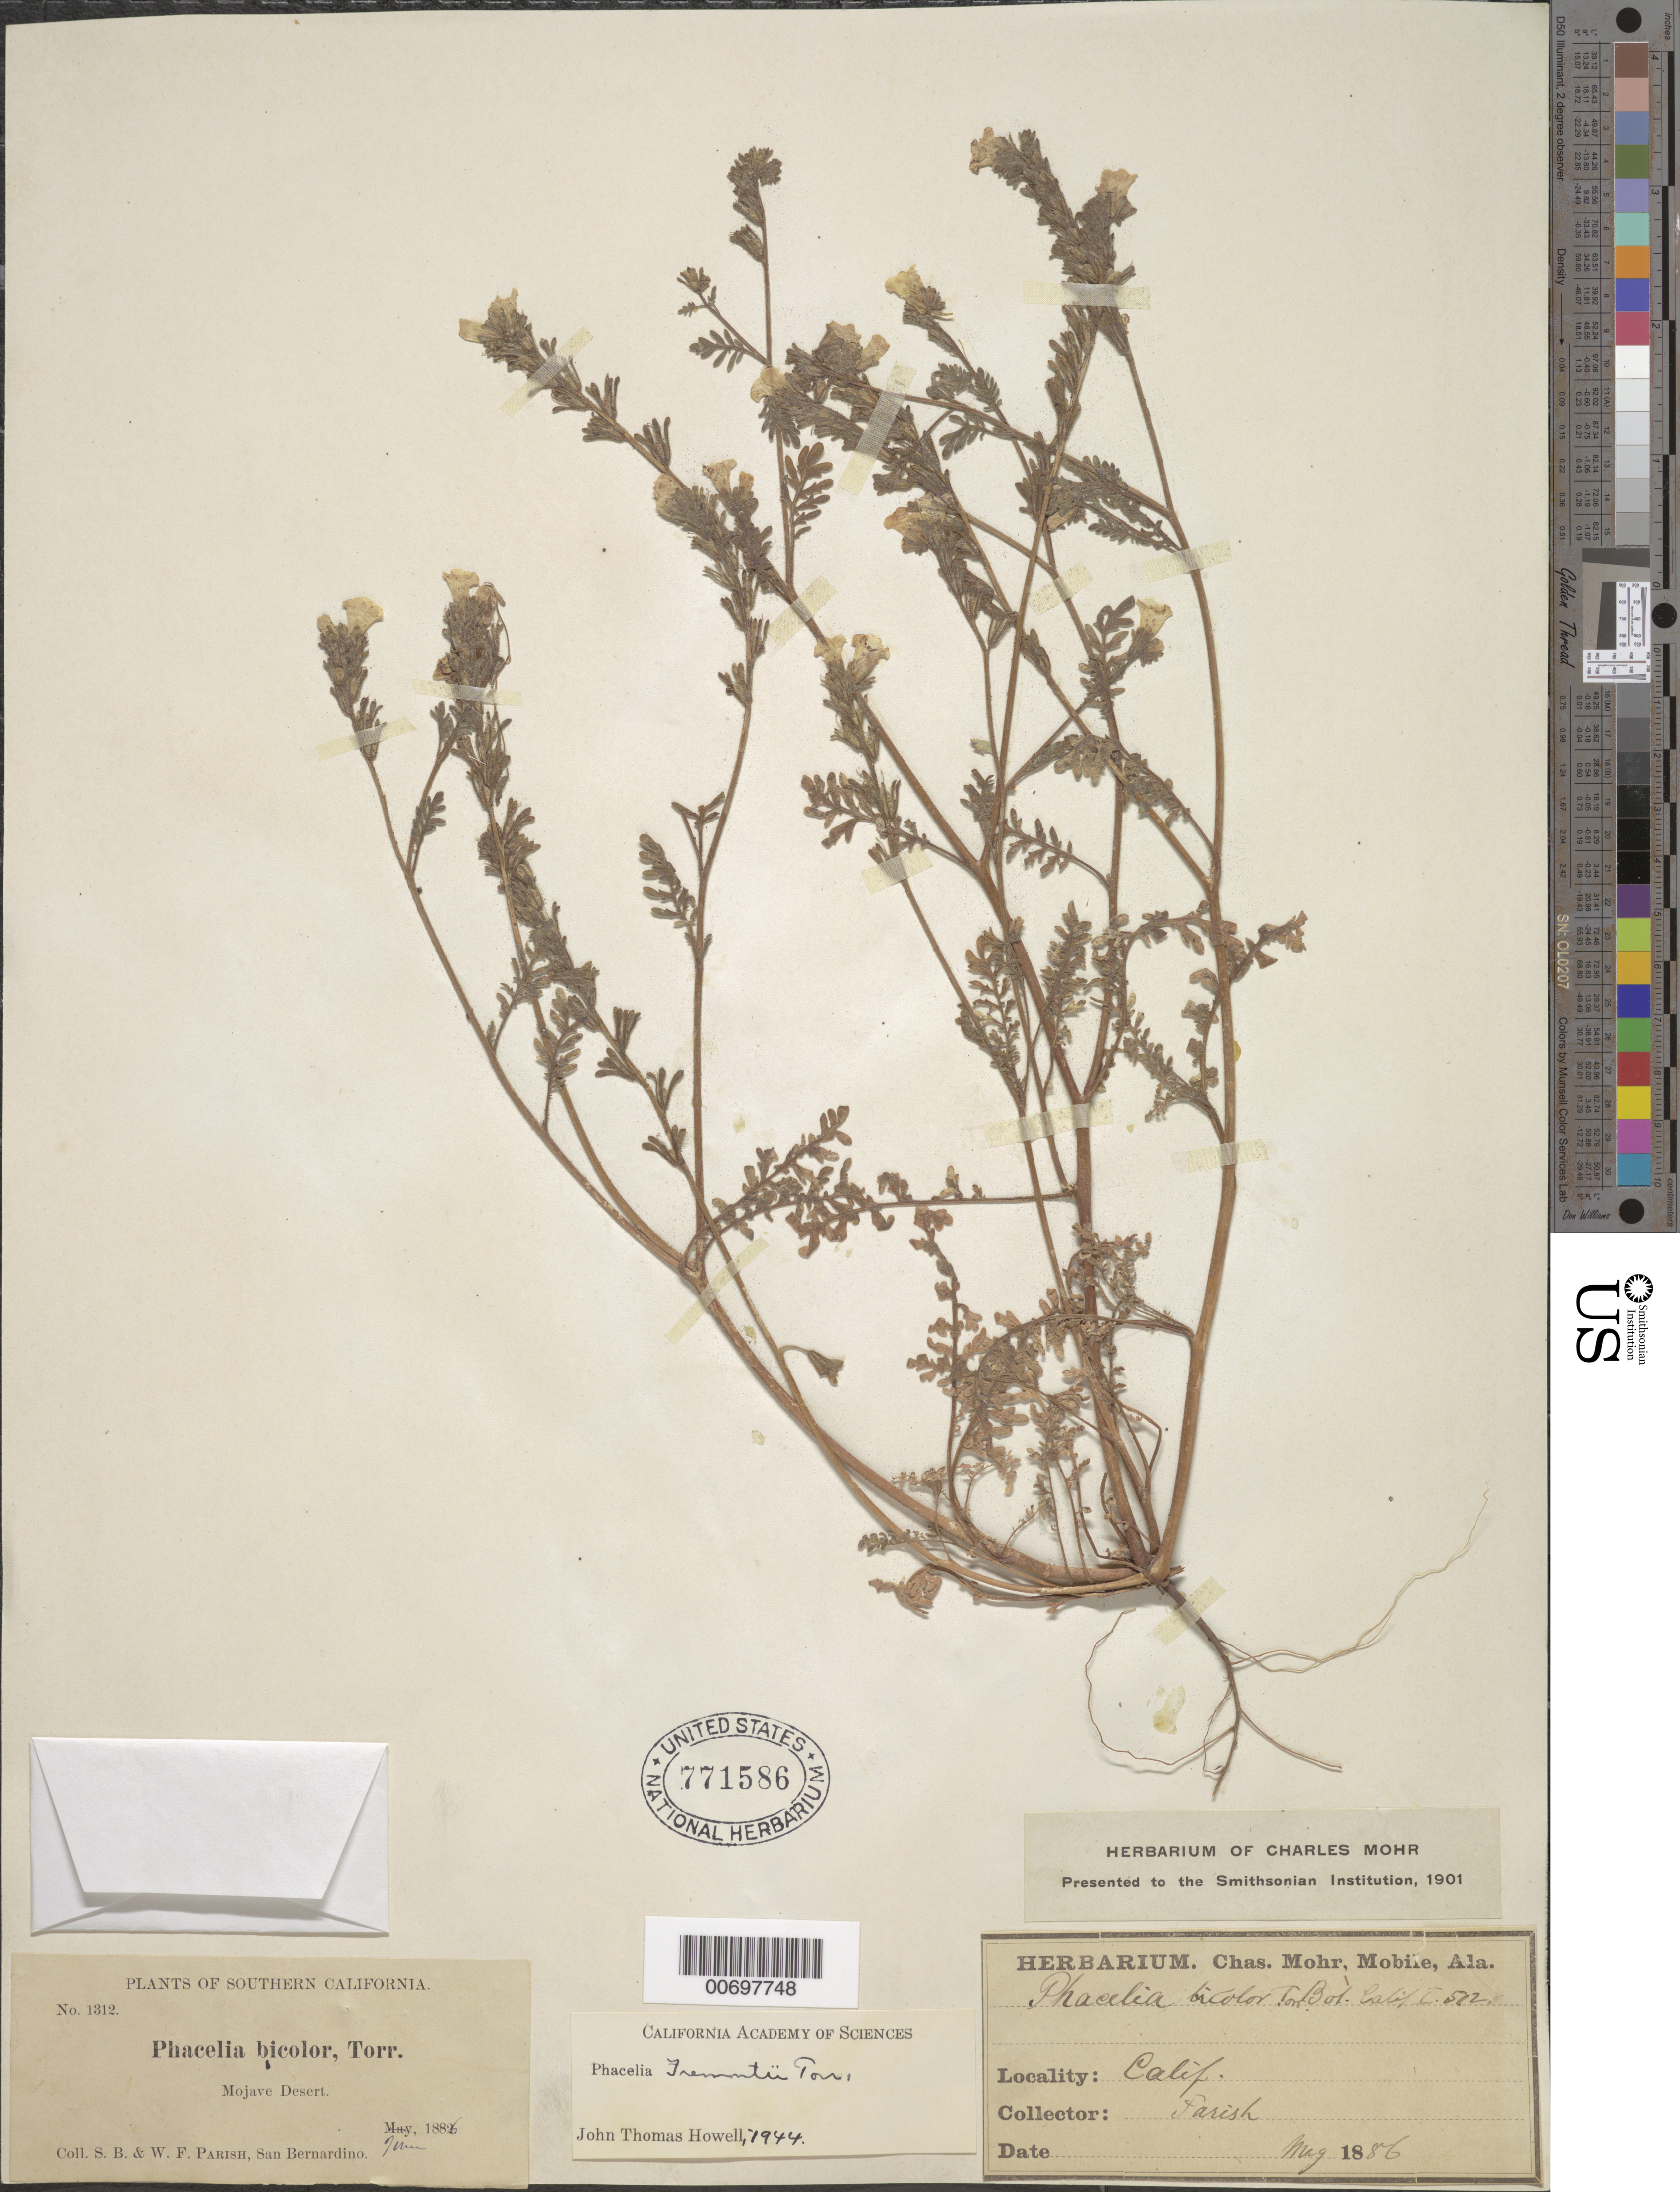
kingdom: Plantae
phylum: Tracheophyta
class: Magnoliopsida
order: Boraginales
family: Hydrophyllaceae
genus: Phacelia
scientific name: Phacelia fremontii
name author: Torr. in Ives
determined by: Howell, J. T., (CAS), California Academy of Sciences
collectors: S. B. Parish & W. F. Parish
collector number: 1312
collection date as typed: Jun 1886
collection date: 1886-06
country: United States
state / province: California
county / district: San Bernardino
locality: Mojave Desert.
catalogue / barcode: US 771586